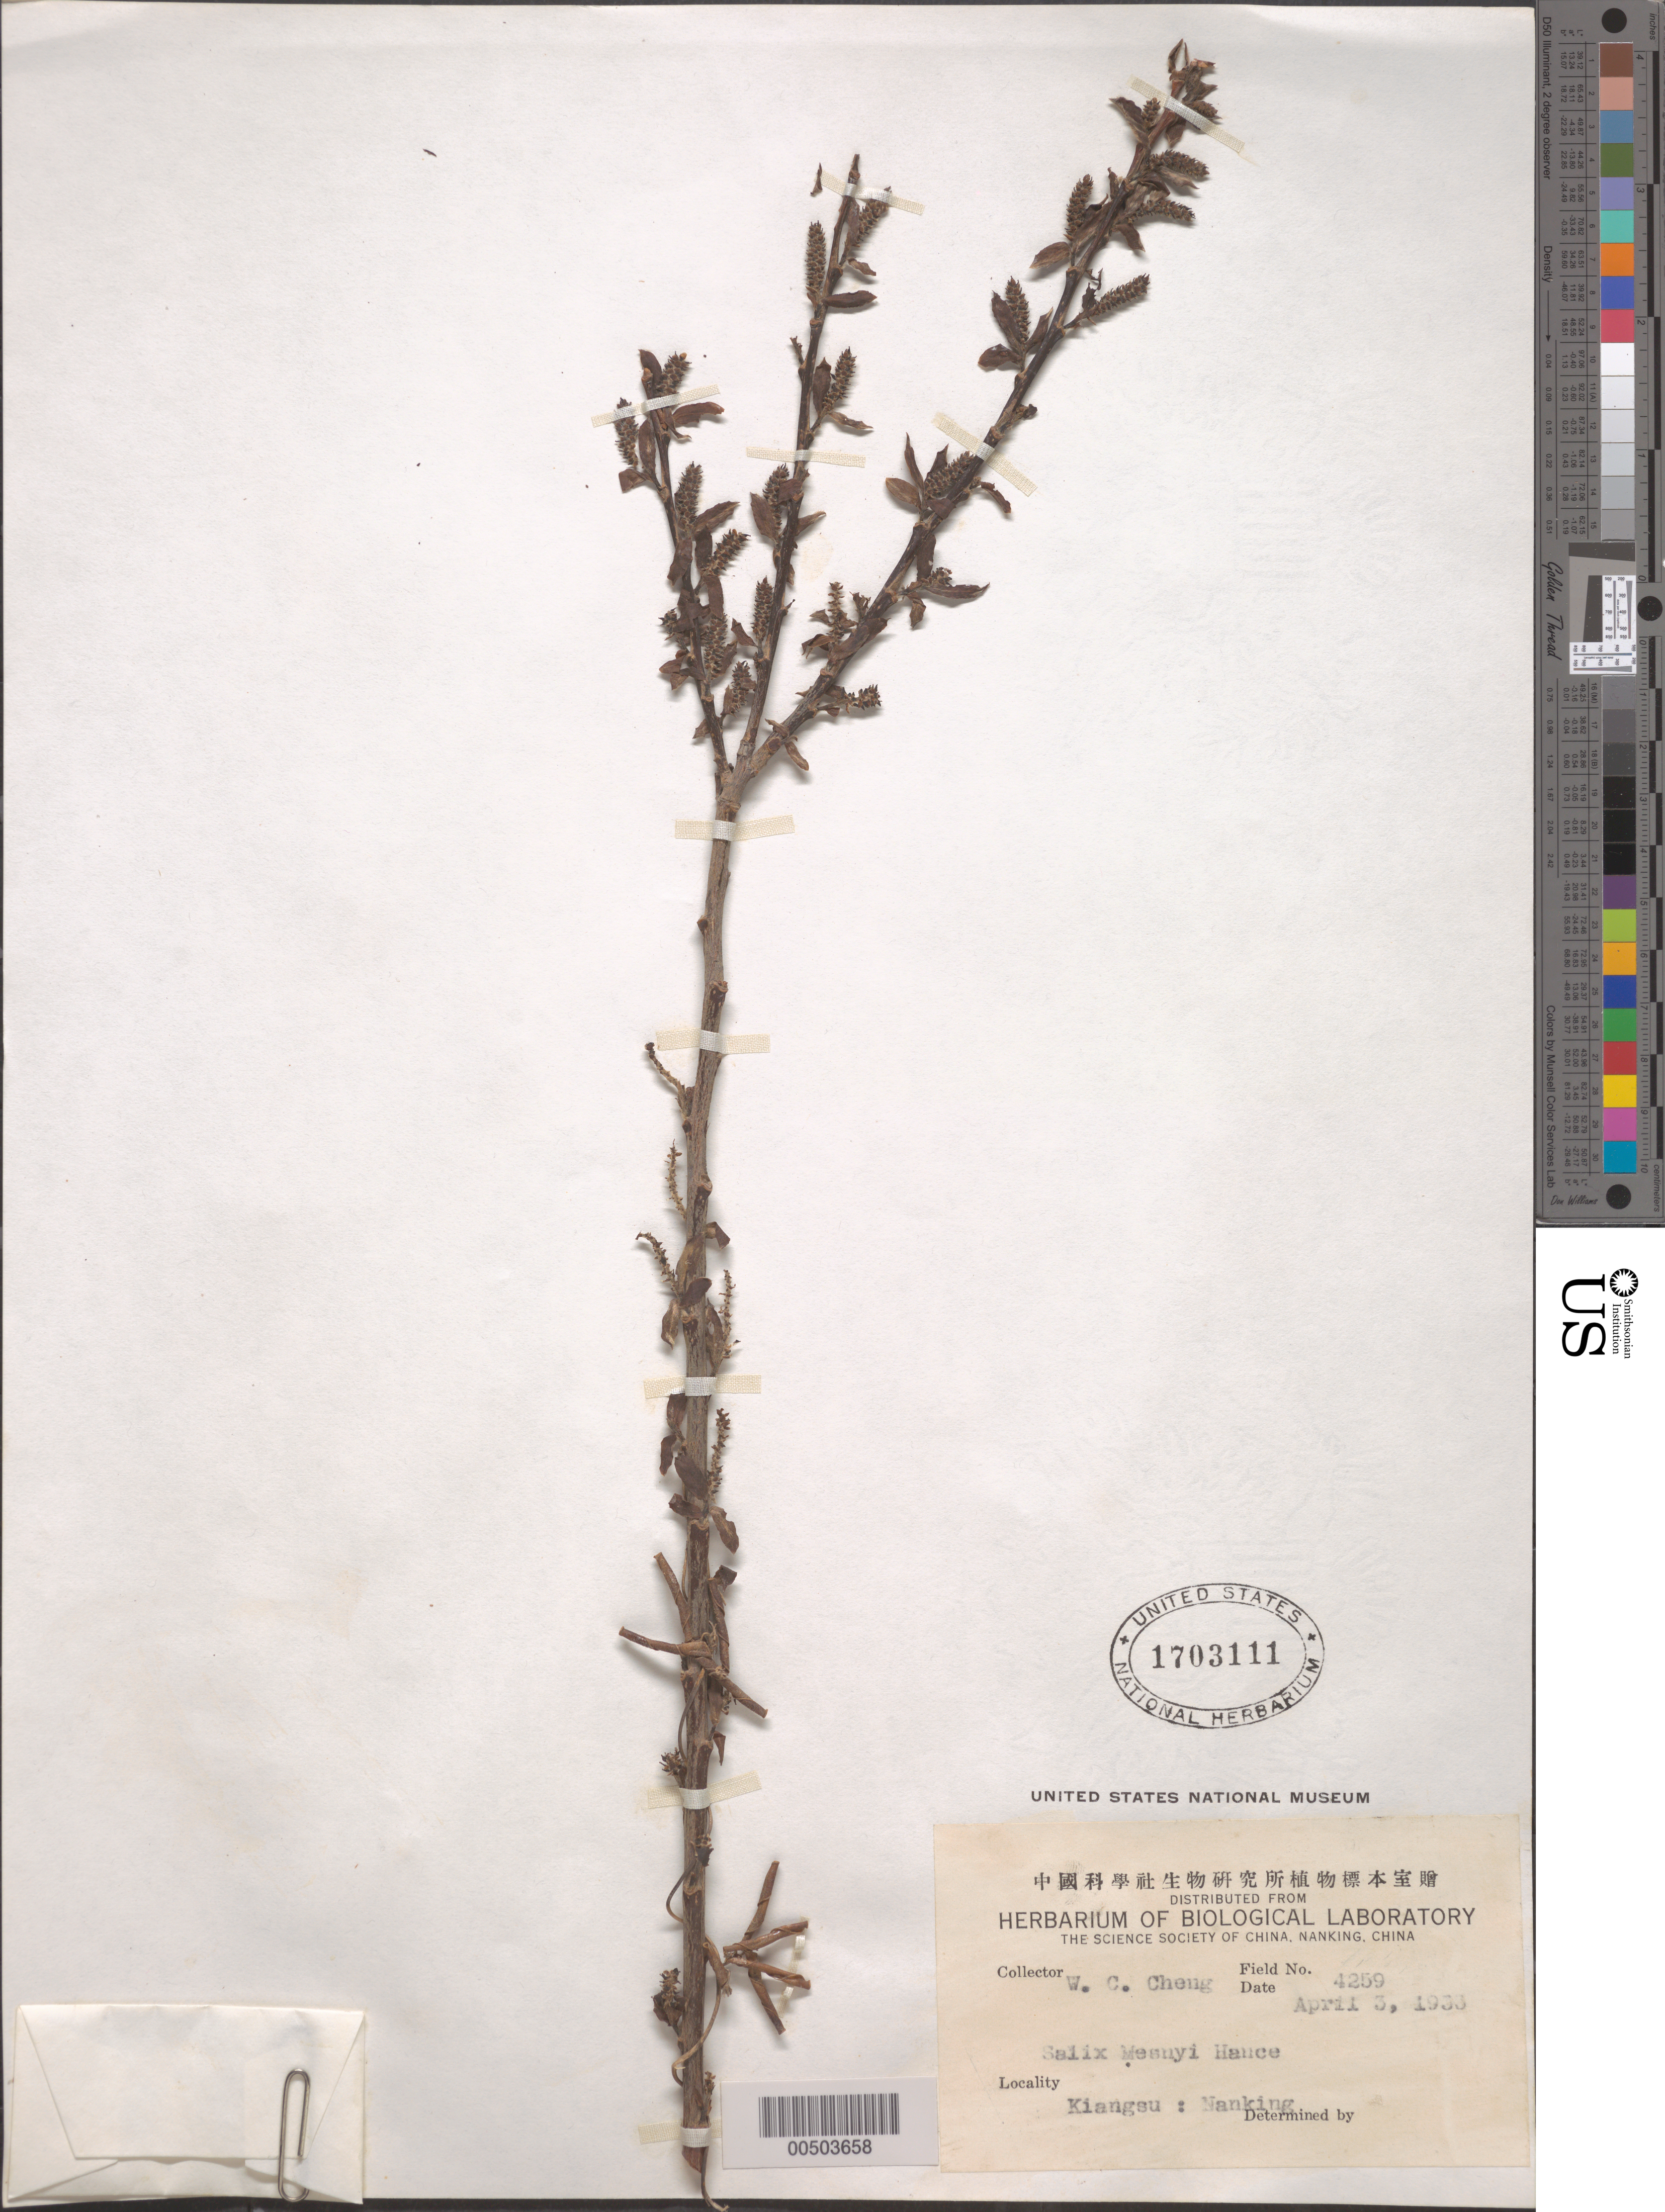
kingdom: Plantae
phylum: Tracheophyta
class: Magnoliopsida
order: Malpighiales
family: Salicaceae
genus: Salix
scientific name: Salix mesnyi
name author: Hance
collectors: W. C. Cheng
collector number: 4259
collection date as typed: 03 Apr 1933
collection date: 1933-04-03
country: China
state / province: Jiangsu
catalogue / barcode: US 1703111